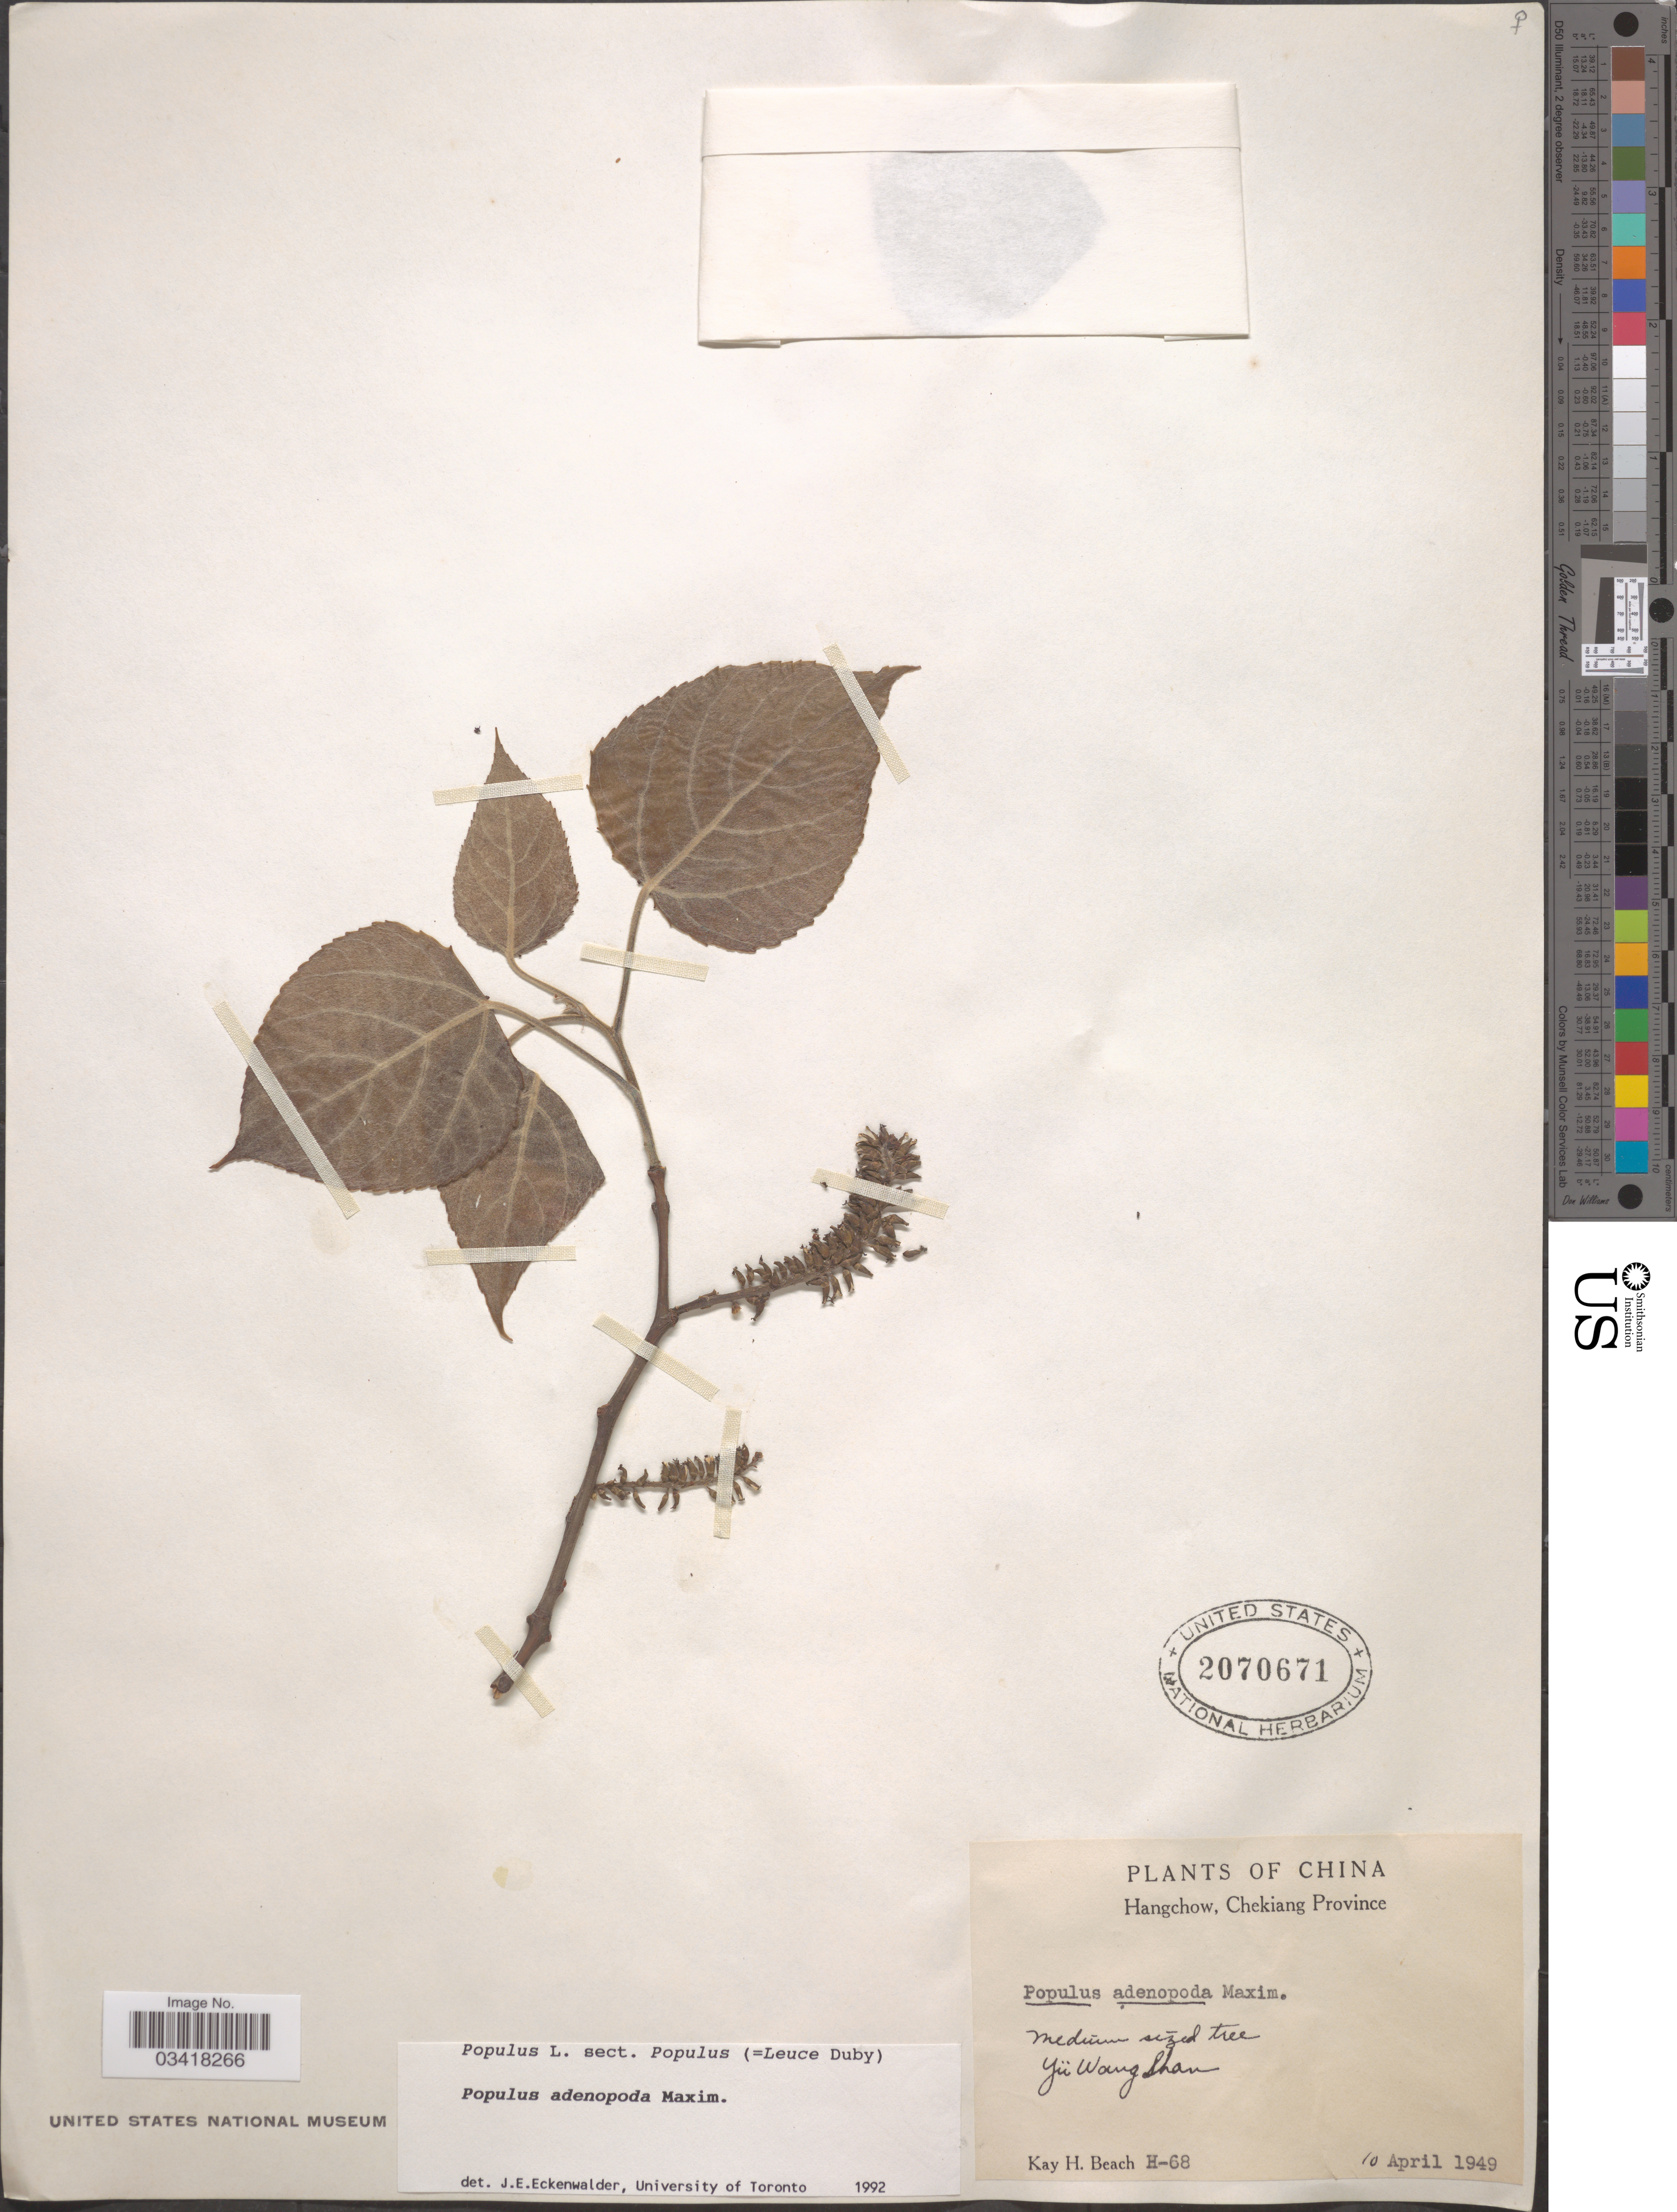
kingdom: Plantae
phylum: Tracheophyta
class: Magnoliopsida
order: Malpighiales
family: Salicaceae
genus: Populus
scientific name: Populus adenopoda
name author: Maxim.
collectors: K. H. Beach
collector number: H-68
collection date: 1949-04-10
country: China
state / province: Zhejiang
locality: Hangchow, Chekiang Province. Yü Wang Shan.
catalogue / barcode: US 2070671